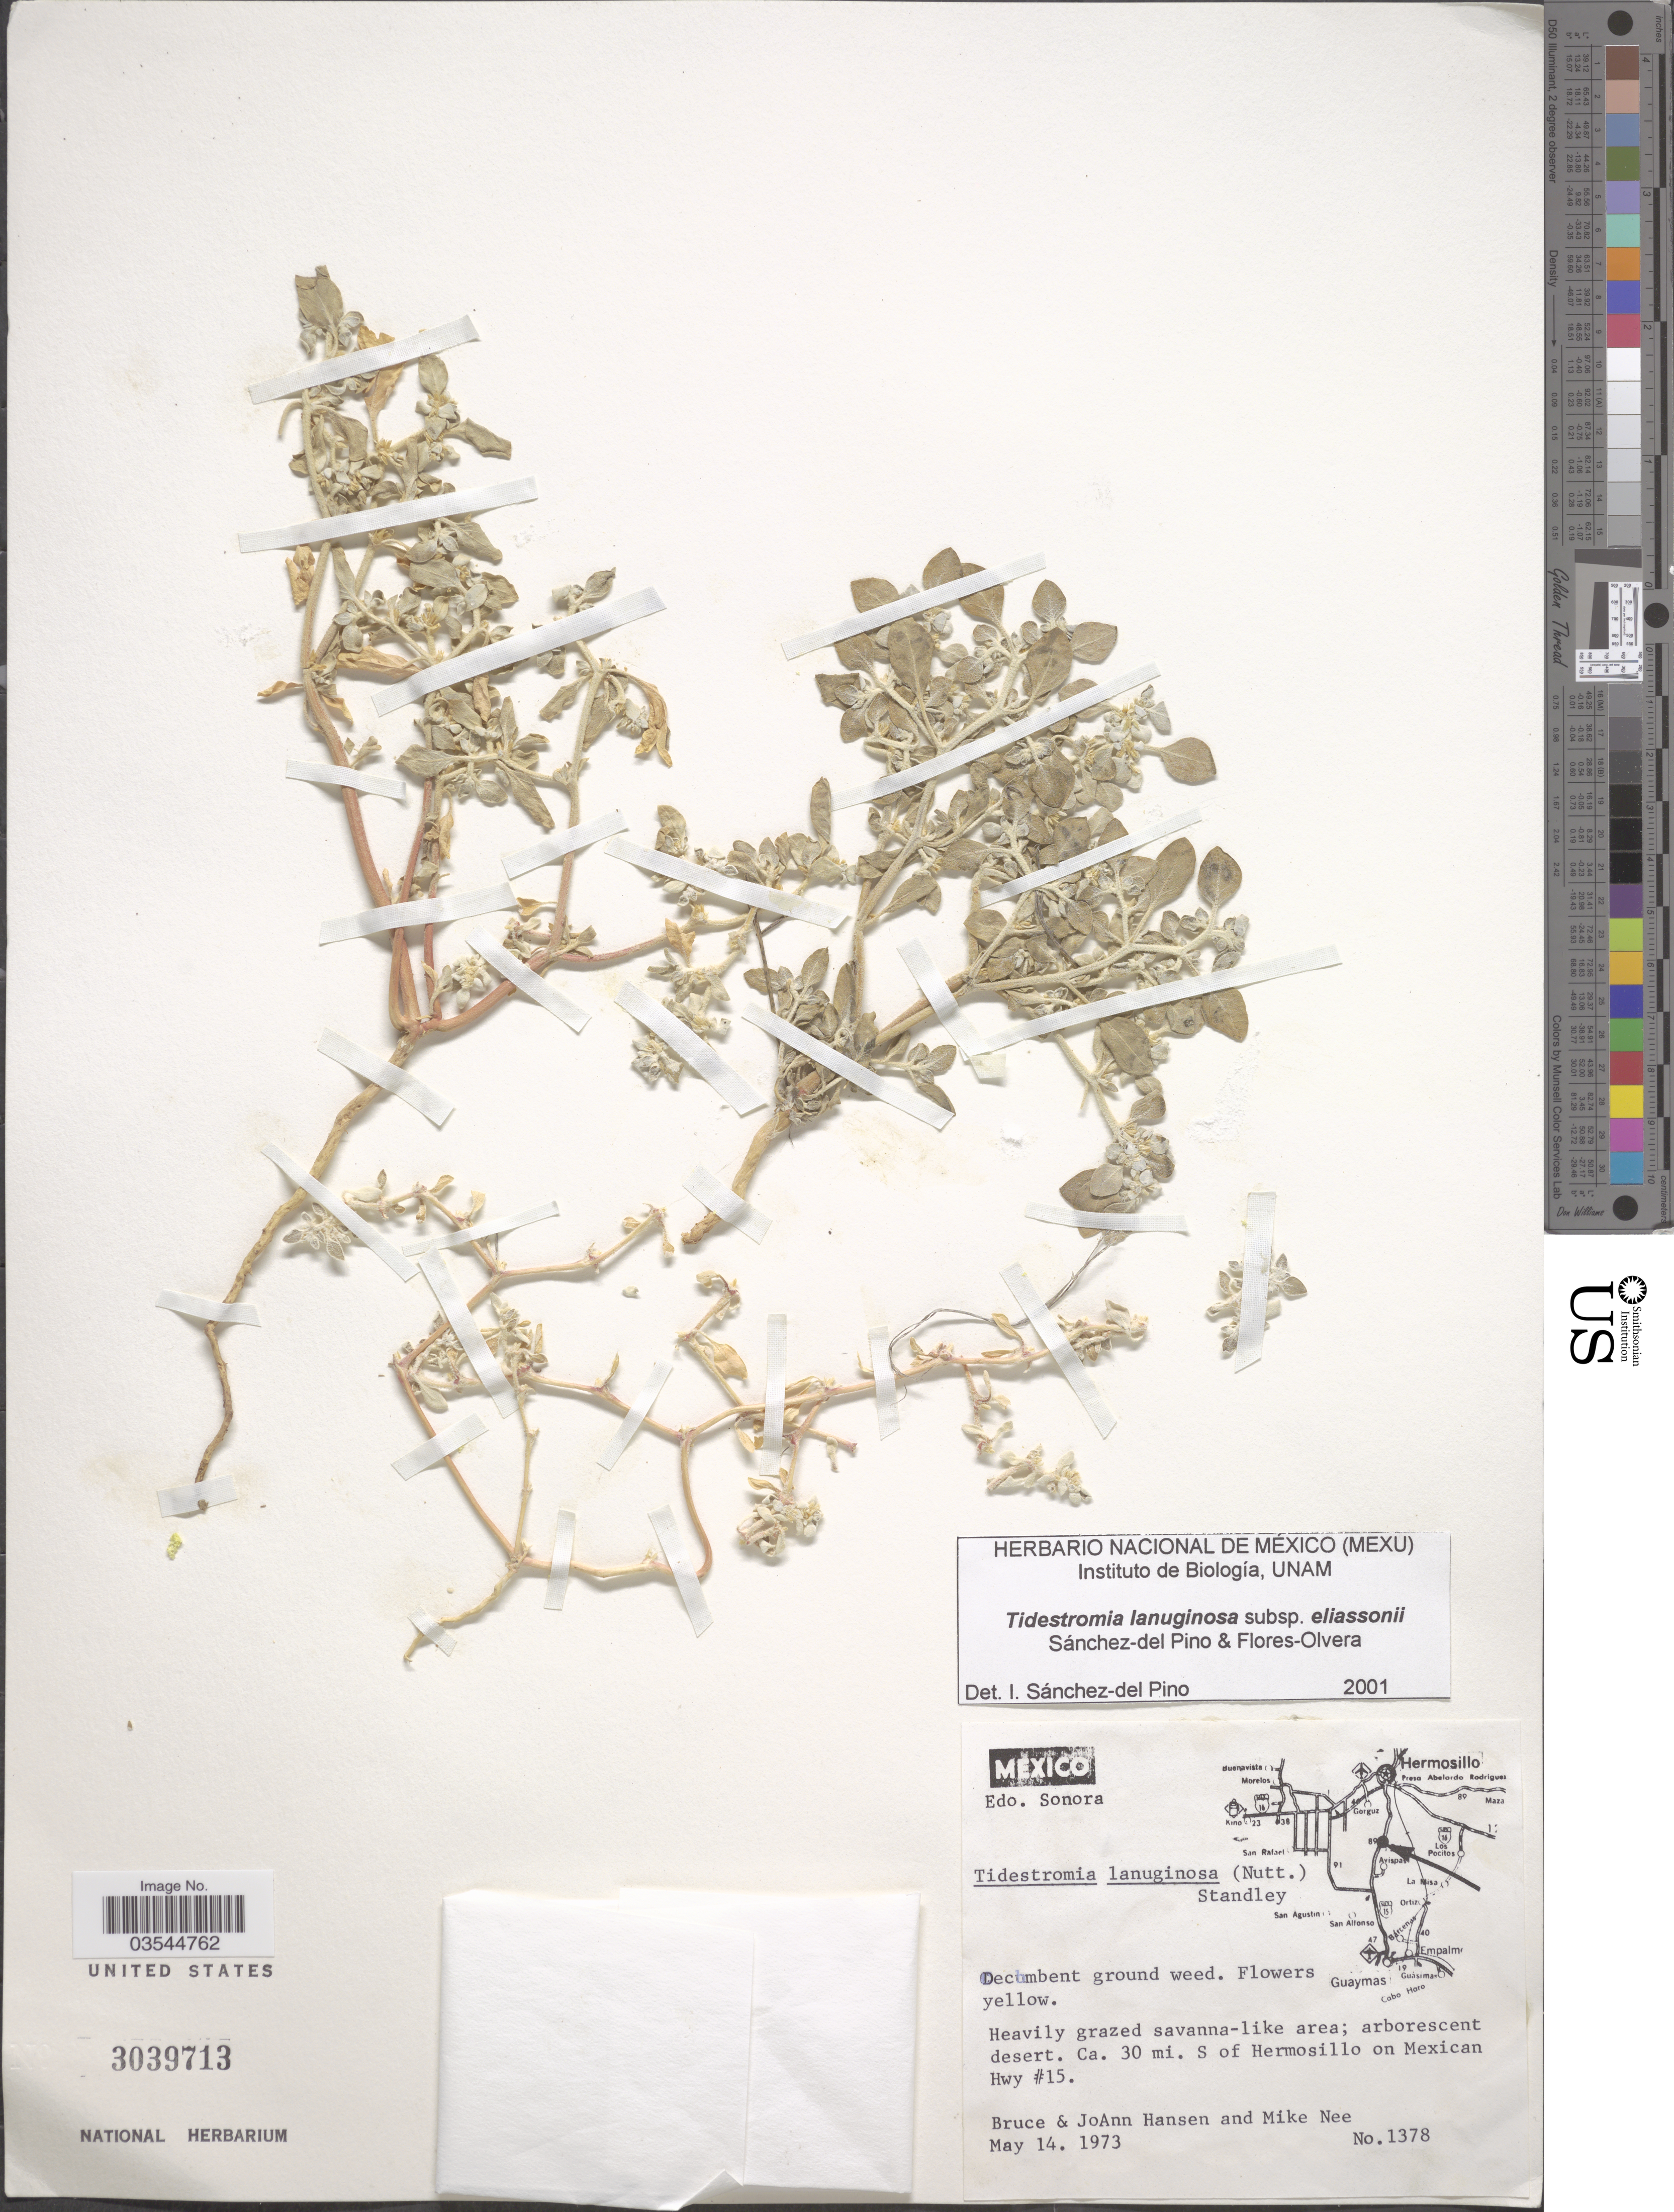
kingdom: Plantae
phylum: Tracheophyta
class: Magnoliopsida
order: Caryophyllales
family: Amaranthaceae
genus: Tidestromia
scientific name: Tidestromia lanuginosa subsp. eliassoniana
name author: Sánch. Pino & Flores Olv.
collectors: B. Hansen, J. Hansen & M. Nee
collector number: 1378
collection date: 1973-05-14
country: Mexico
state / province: Sonora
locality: Ca. 30 mi. S of Hermosillo on Mexican Hwy #15.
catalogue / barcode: US 3039713